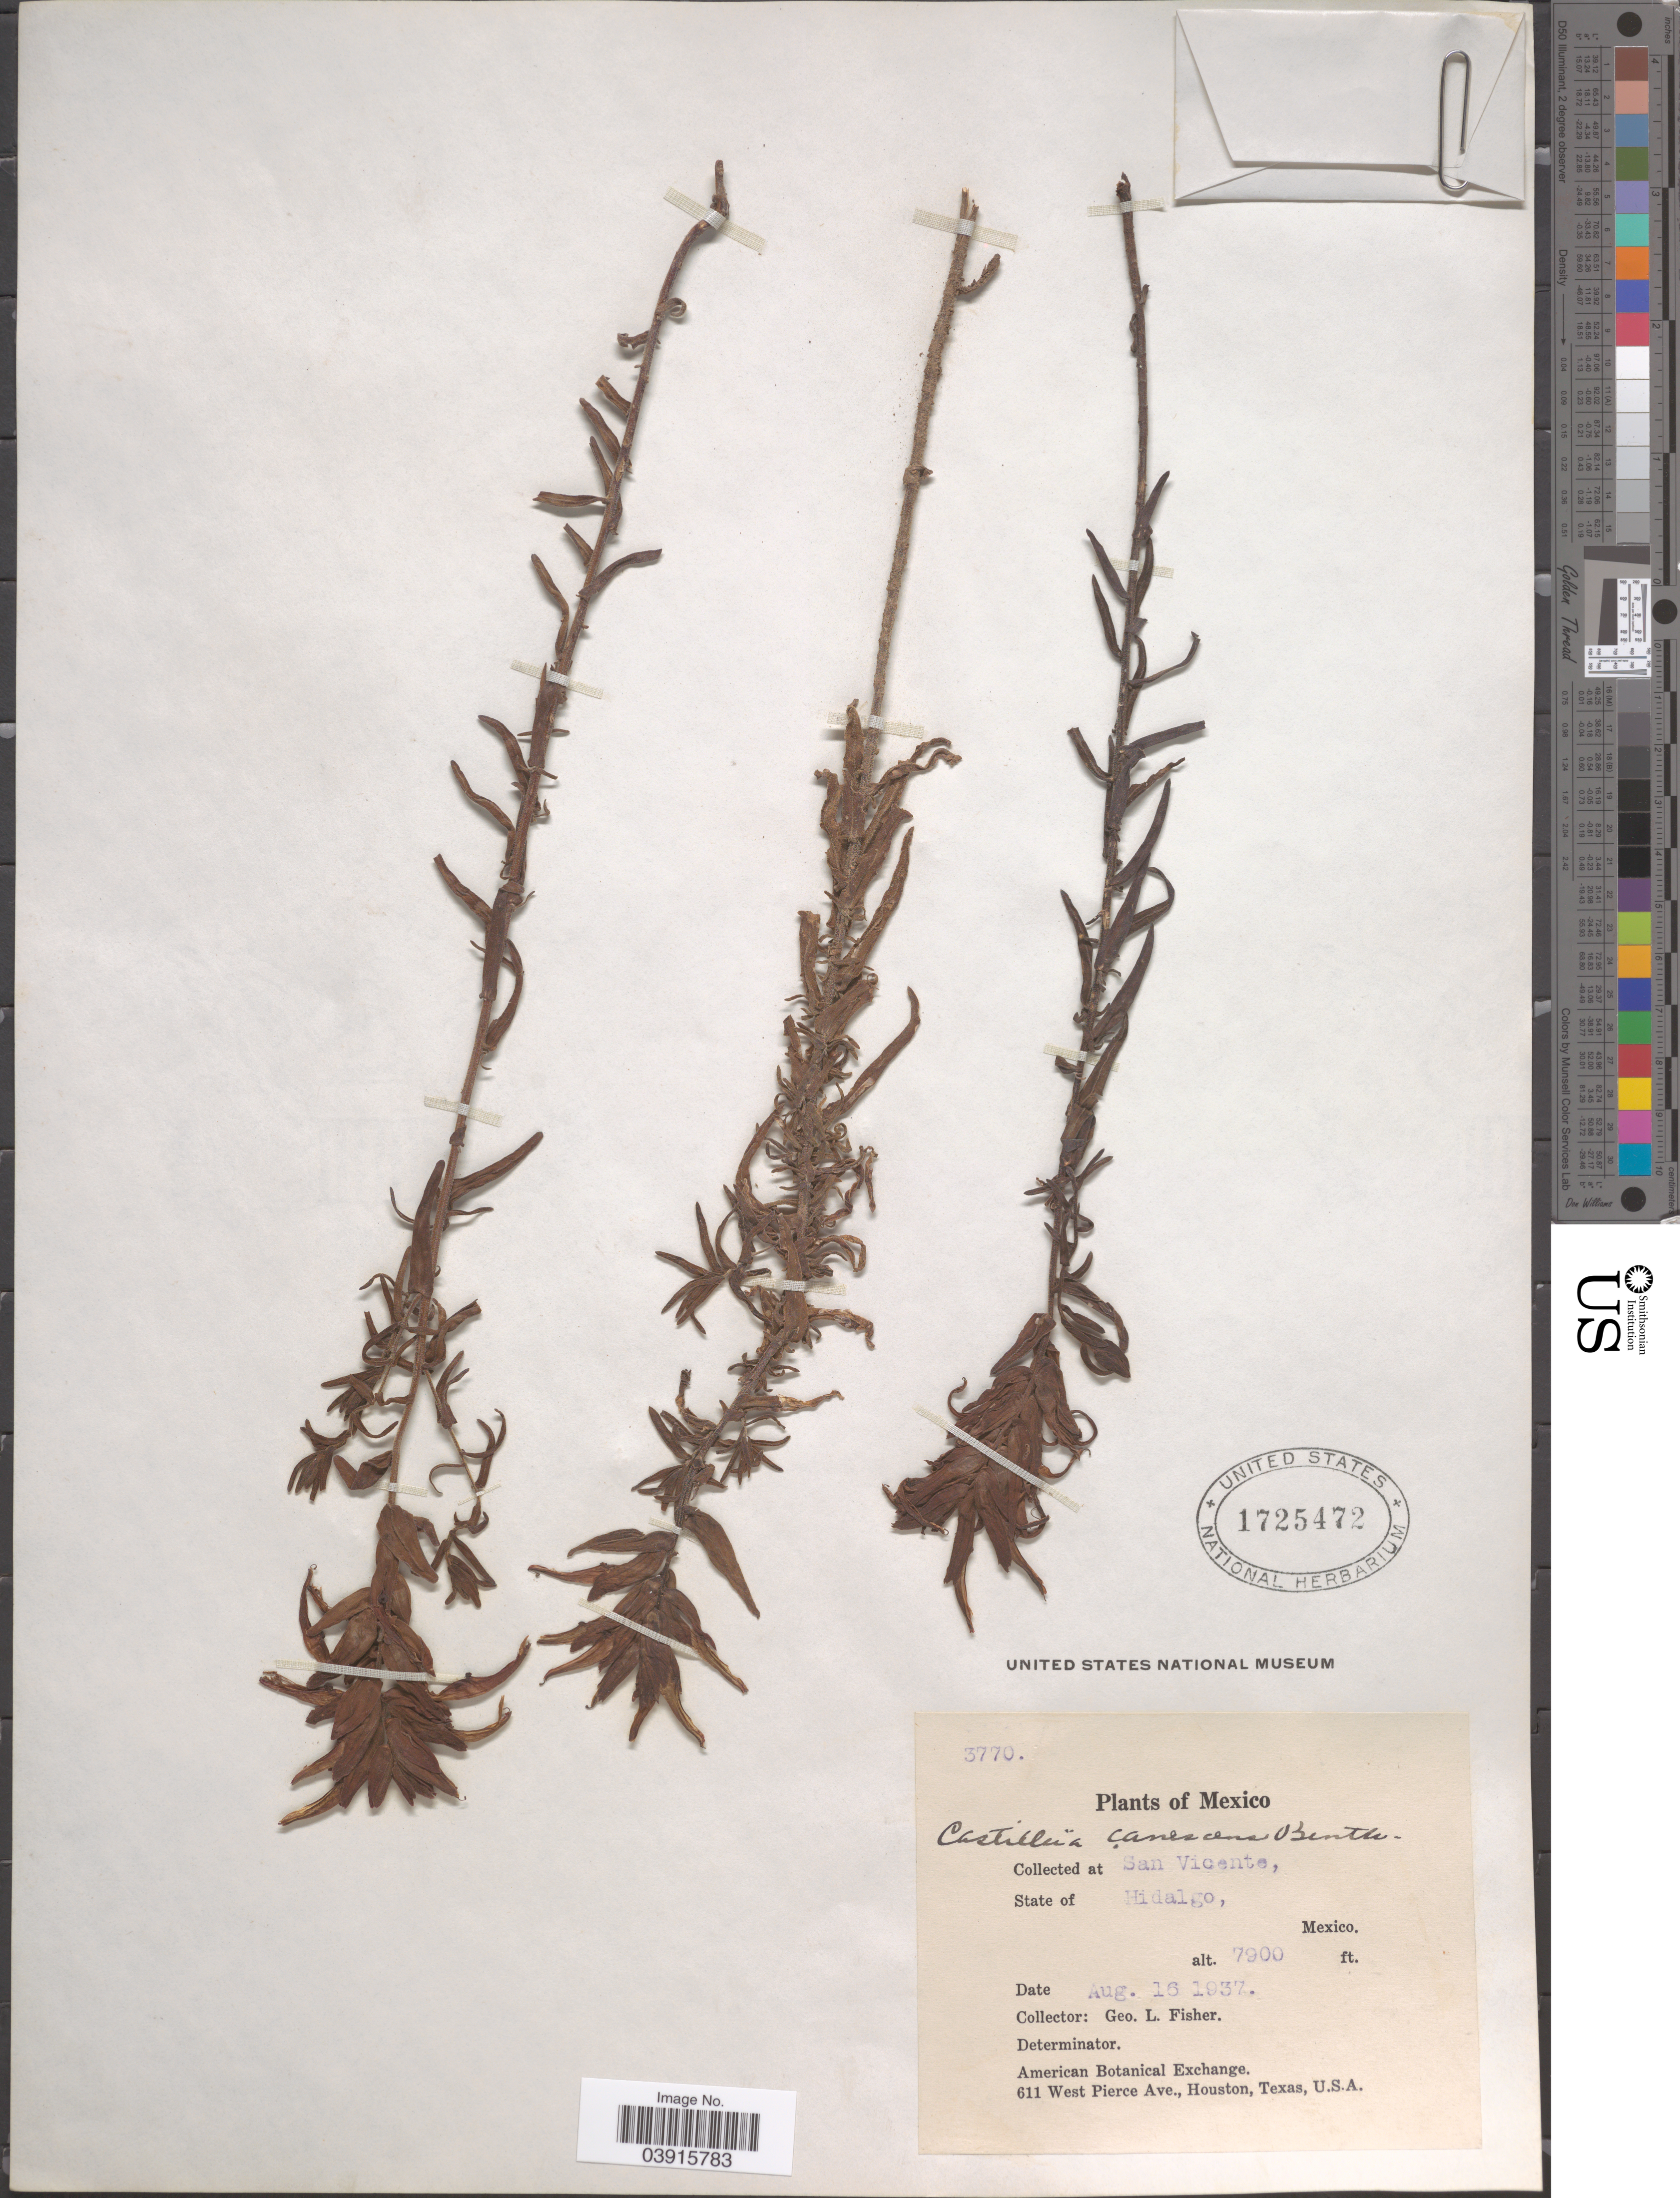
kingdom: Plantae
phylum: Tracheophyta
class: Magnoliopsida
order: Lamiales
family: Orobanchaceae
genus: Castilleja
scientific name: Castilleja tenuiflora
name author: Benth.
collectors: G. L. Fisher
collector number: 3770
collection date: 1937-08-16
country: Mexico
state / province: Hidalgo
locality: At San Vicente.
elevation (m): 2408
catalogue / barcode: US 1725472